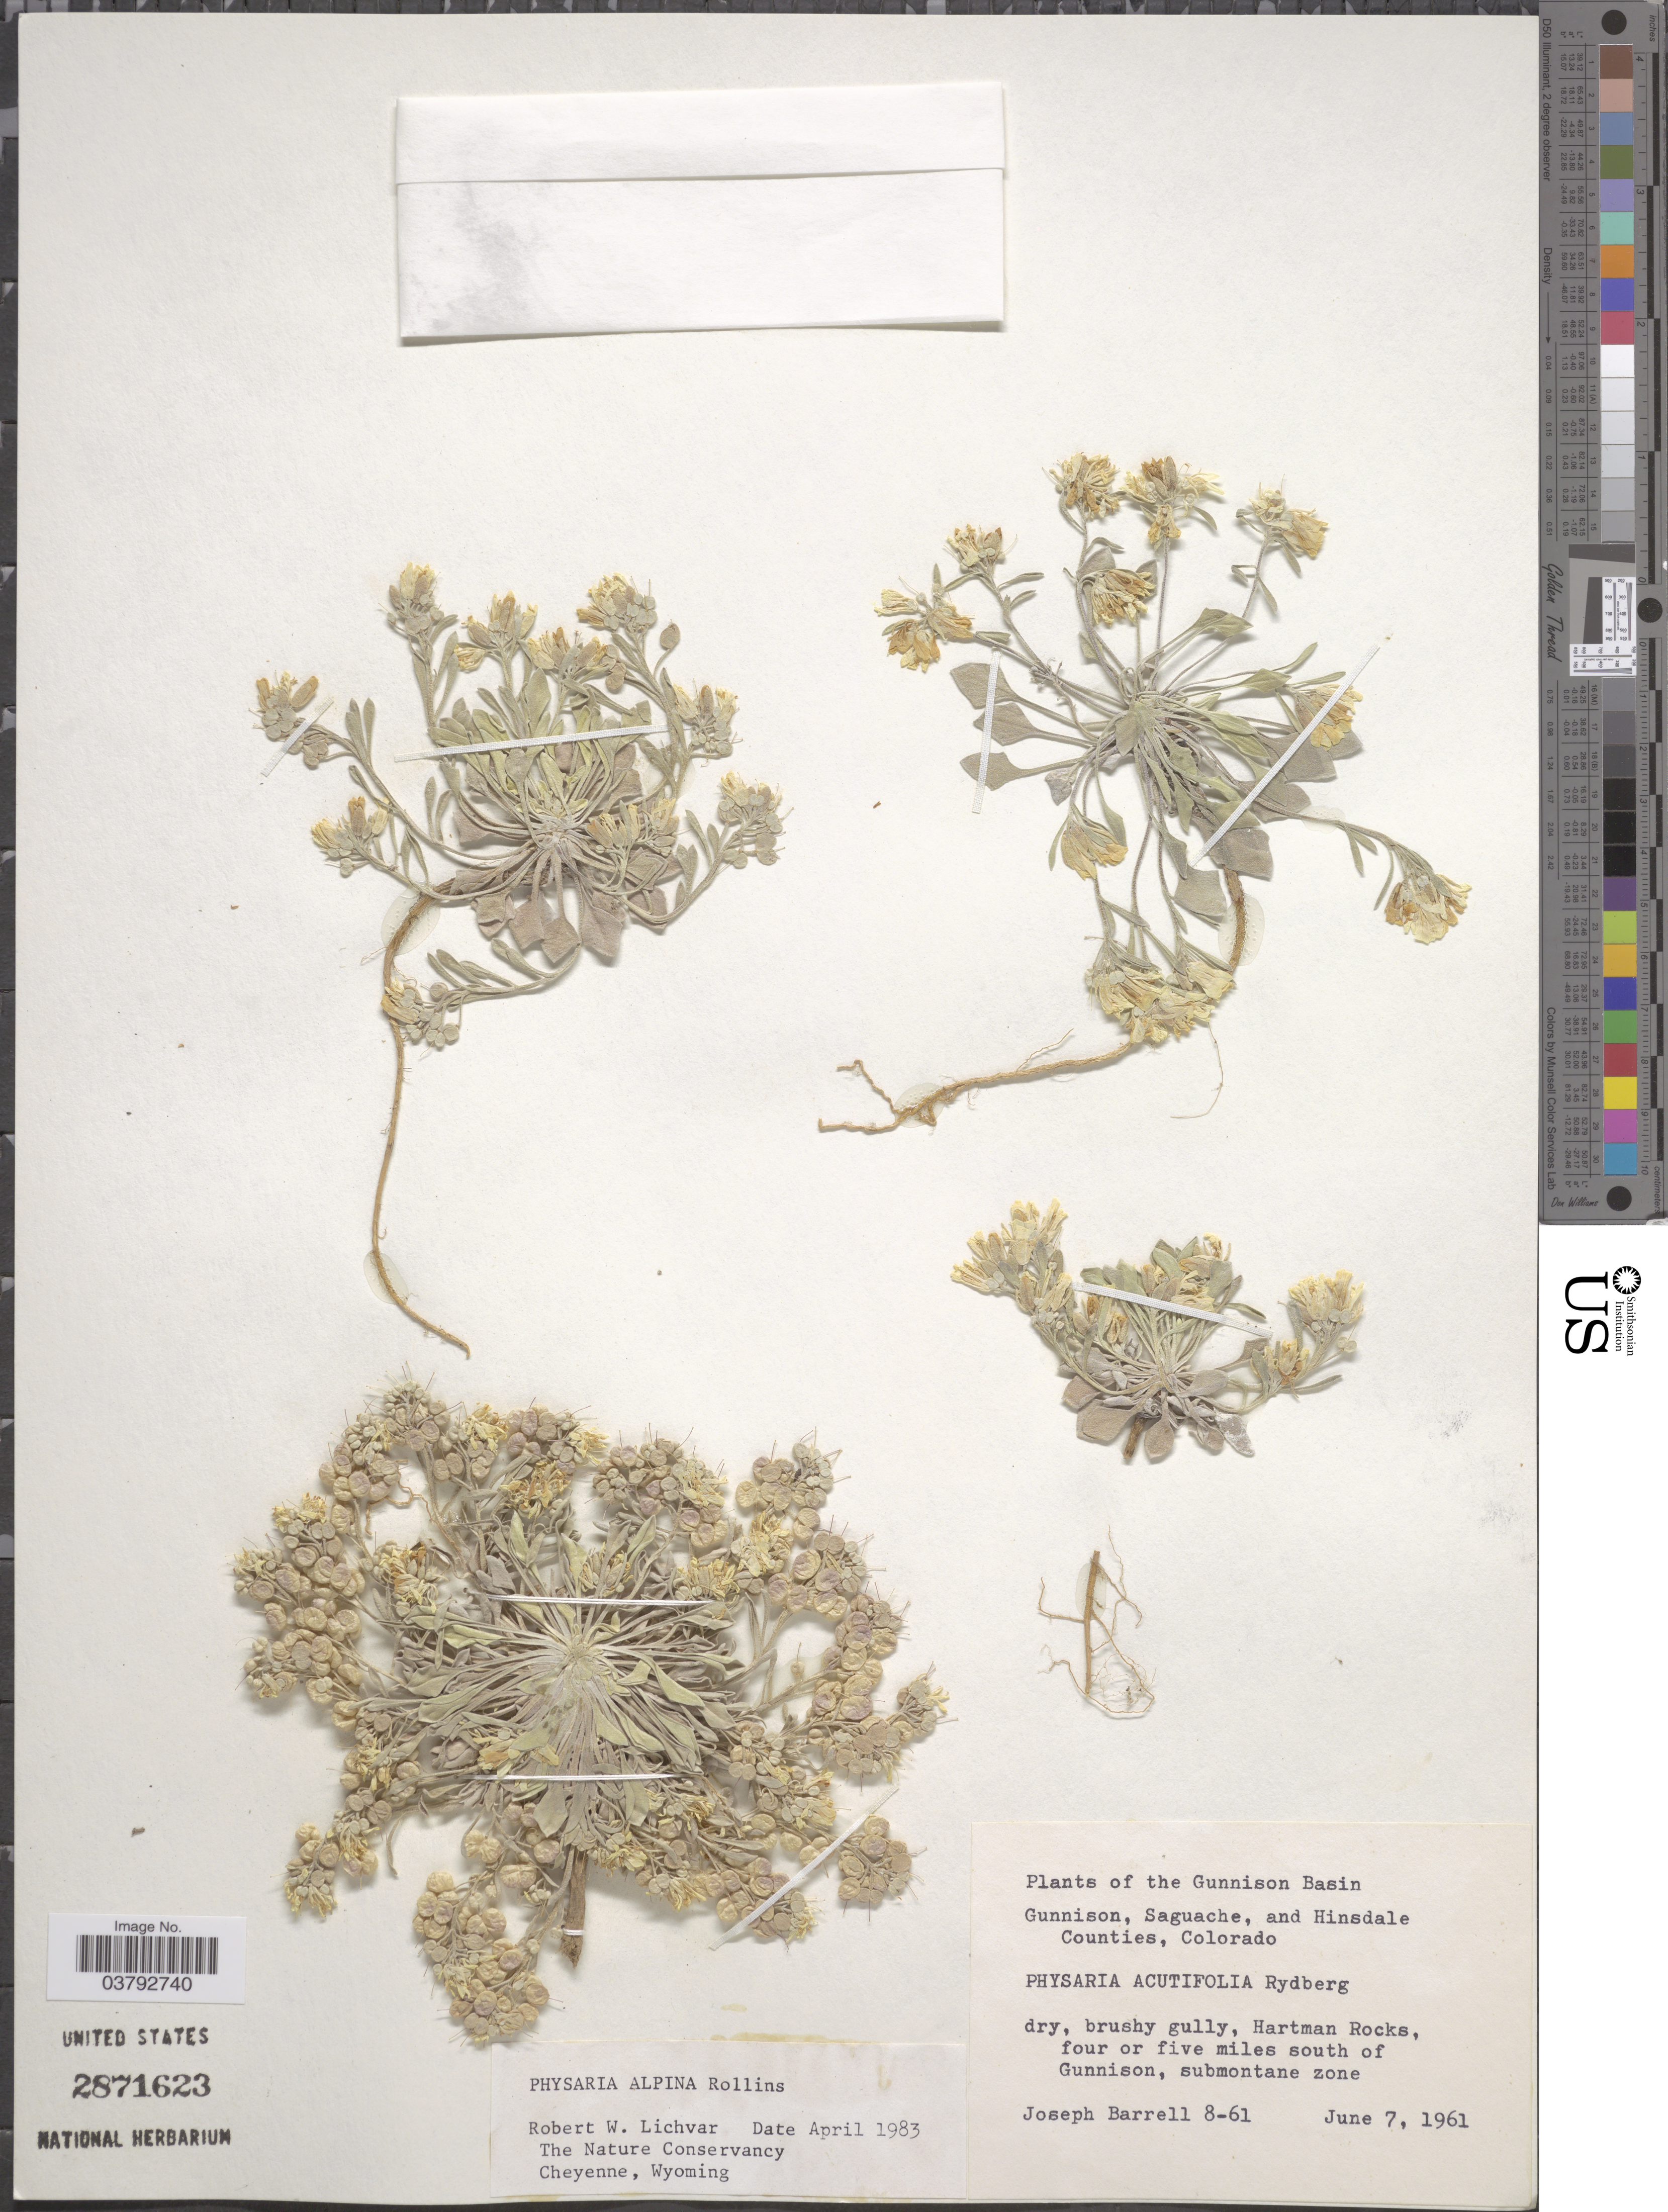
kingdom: Plantae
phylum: Tracheophyta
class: Magnoliopsida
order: Brassicales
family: Brassicaceae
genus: Physaria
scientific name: Physaria alpina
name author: Rollins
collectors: J. Barrell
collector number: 8-61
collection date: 1961-06-07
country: United States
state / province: Colorado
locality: The Gunnison Basin. Hartman Rocks, four or five miles south of Gunnison.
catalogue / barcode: US 2871623